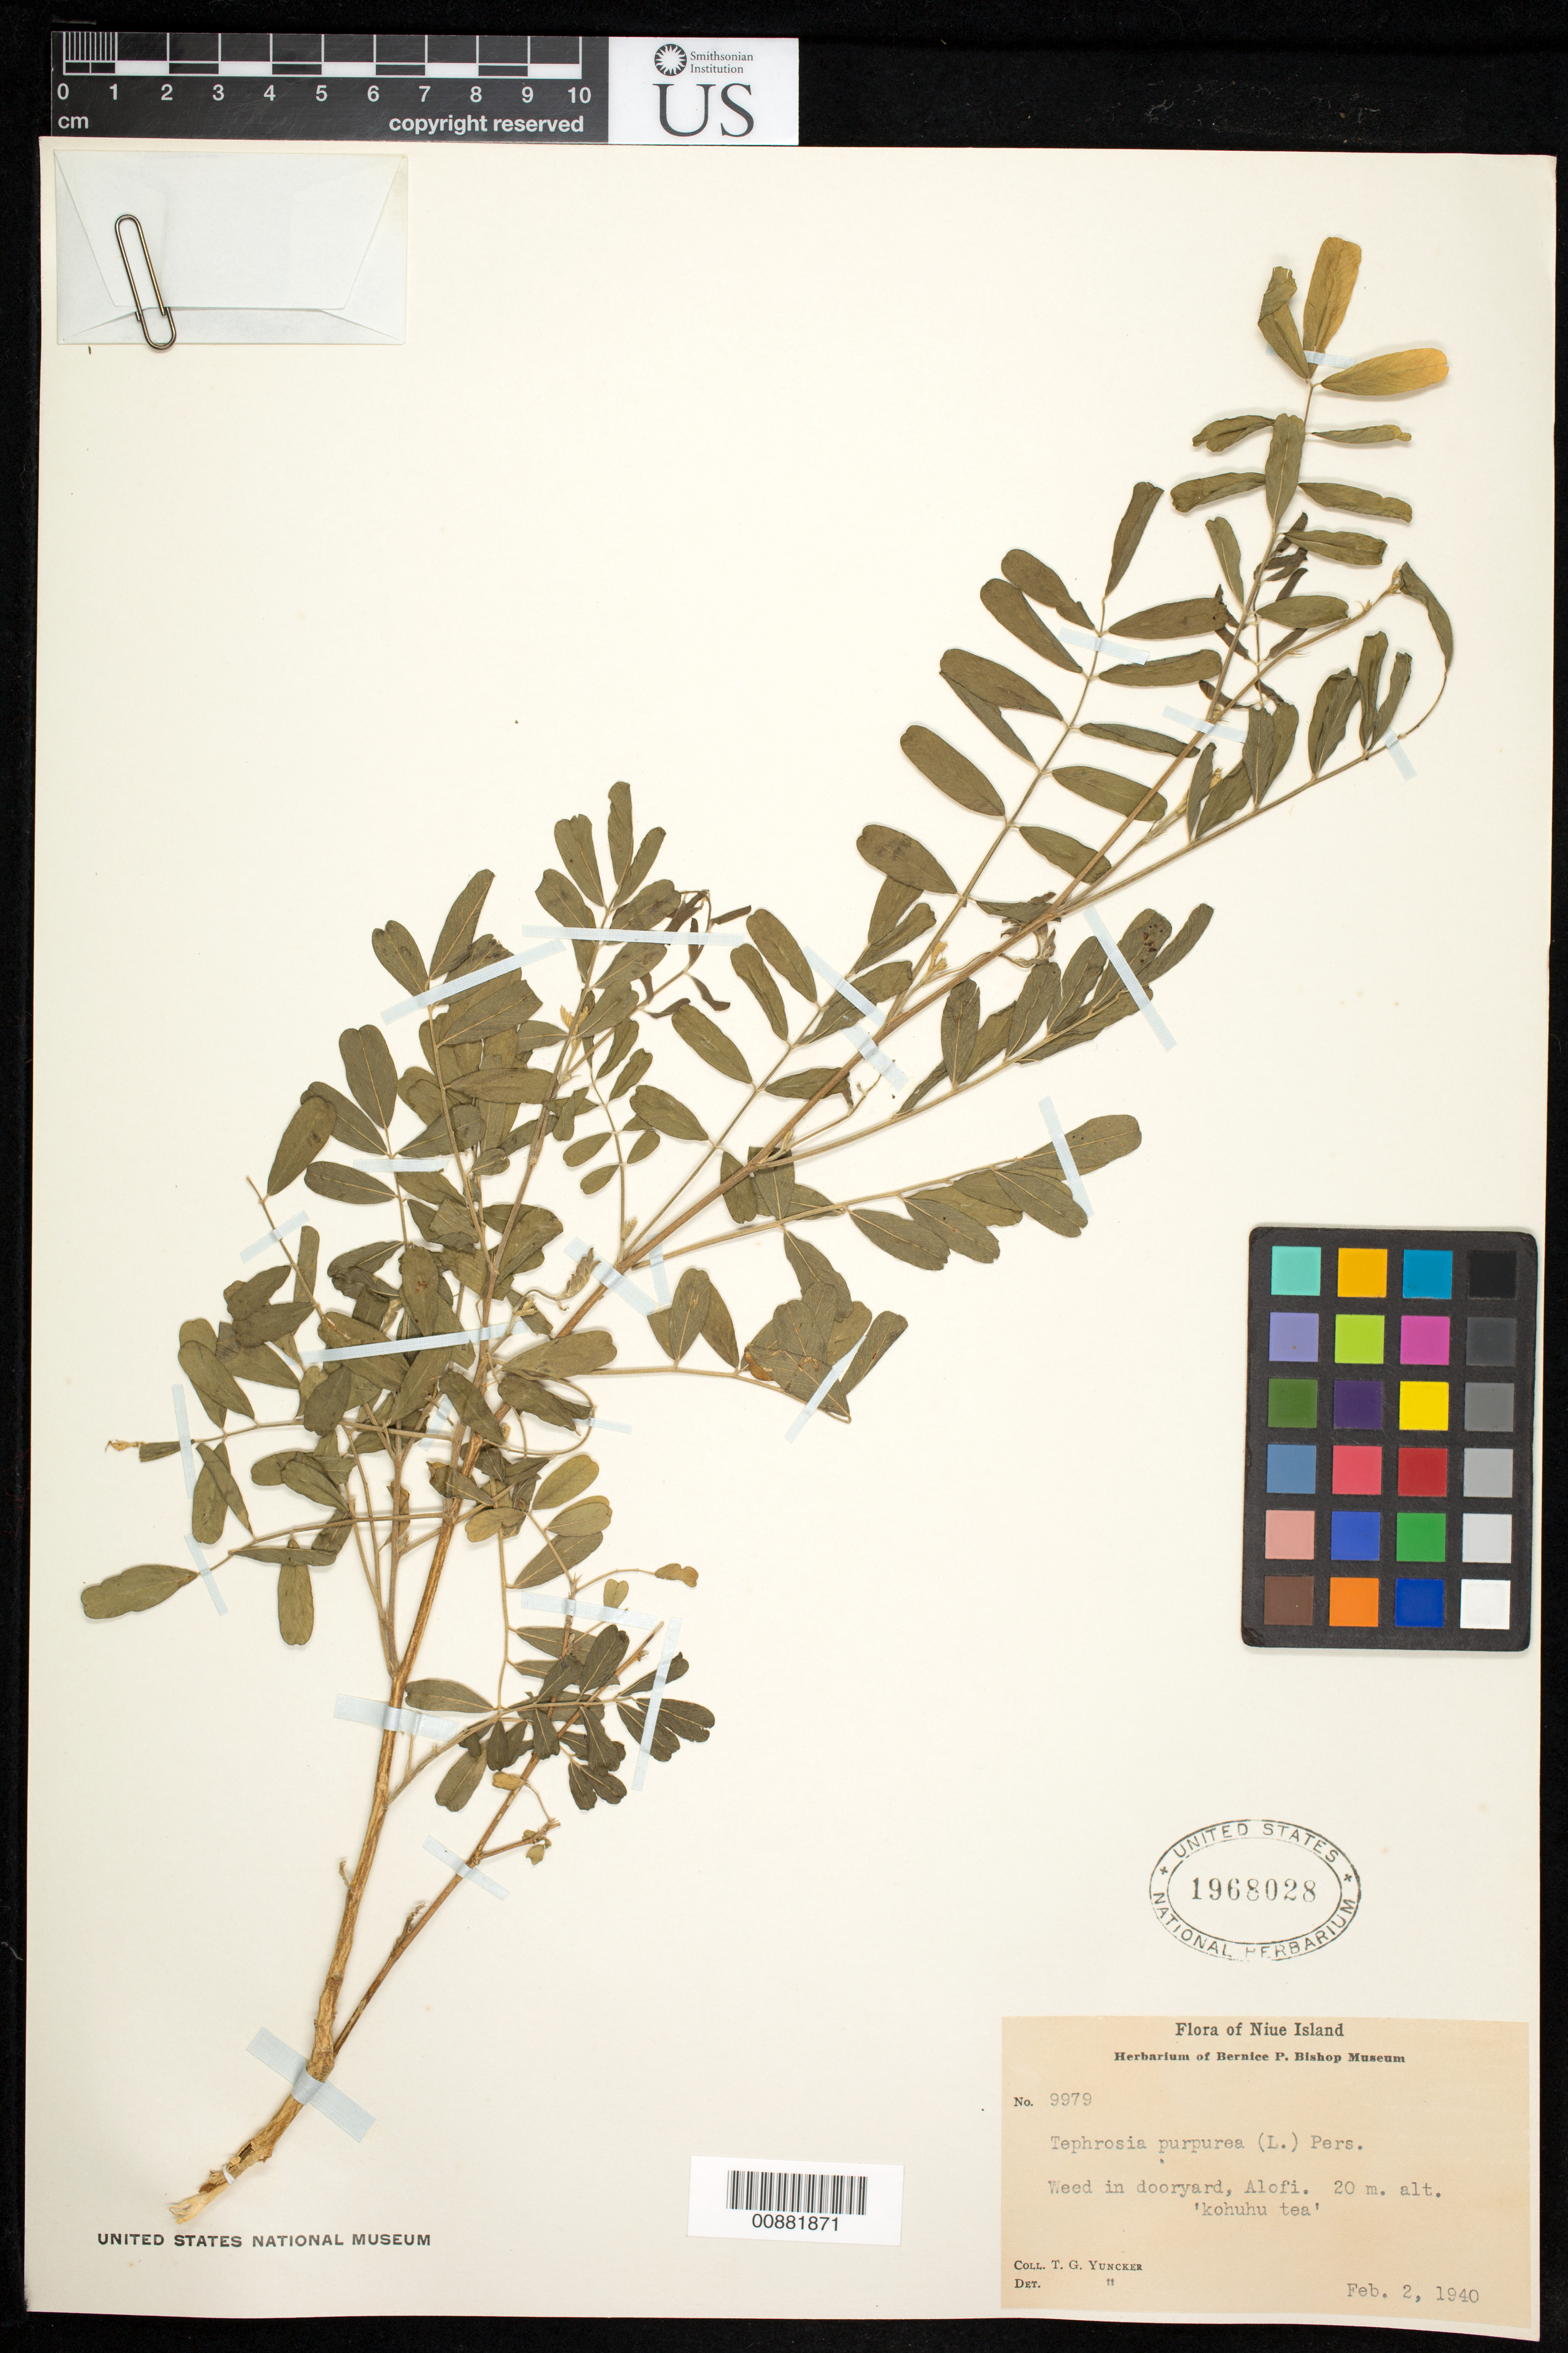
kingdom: Plantae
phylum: Tracheophyta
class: Magnoliopsida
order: Fabales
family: Fabaceae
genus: Tephrosia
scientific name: Tephrosia purpurea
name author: (L.) Pers.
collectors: T. G. Yuncker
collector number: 9979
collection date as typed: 02 Feb 1940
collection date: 1940-02-02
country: Niue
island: Niue I.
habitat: Weed in dooryard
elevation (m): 20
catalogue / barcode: US 1968028